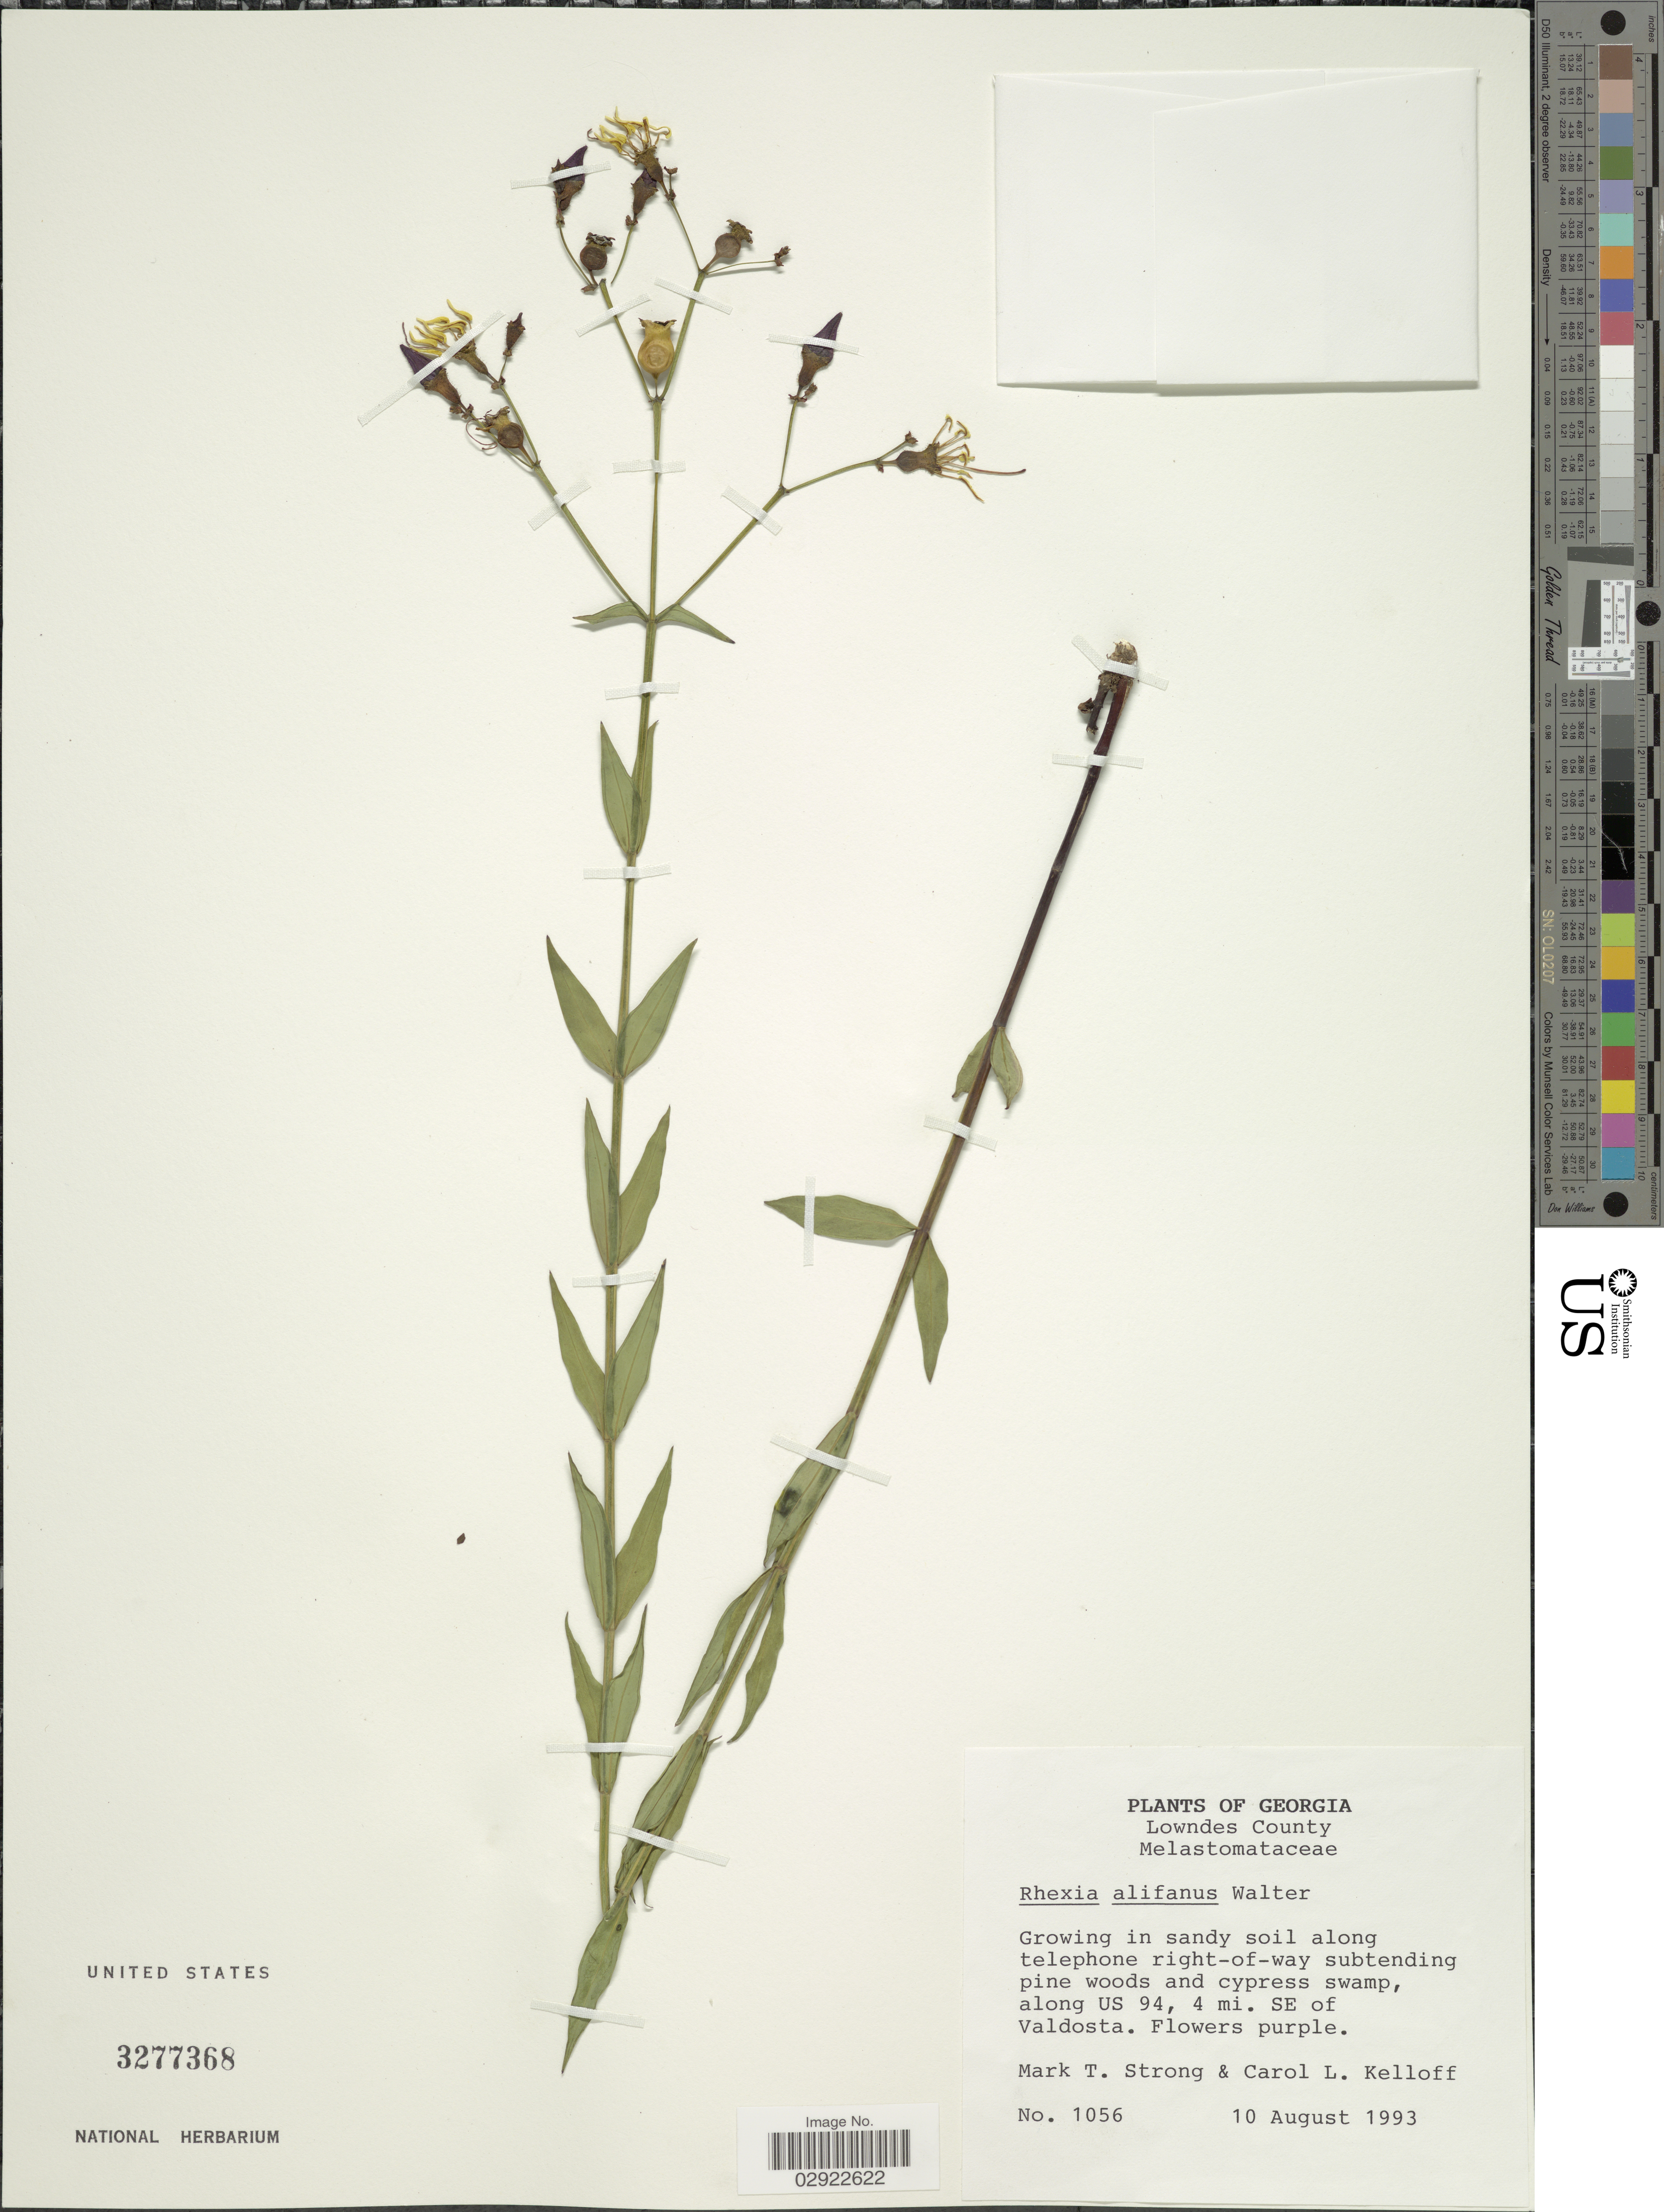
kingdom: Plantae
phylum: Tracheophyta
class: Magnoliopsida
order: Myrtales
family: Melastomataceae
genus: Rhexia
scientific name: Rhexia alifanus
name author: Walter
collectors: M. T. Strong & C. L. Kelloff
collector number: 1056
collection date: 1993-08-10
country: United States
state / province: Georgia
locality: Lowndes County, along US 94, 4 mi. SE of Valdosta.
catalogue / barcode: US 3277368